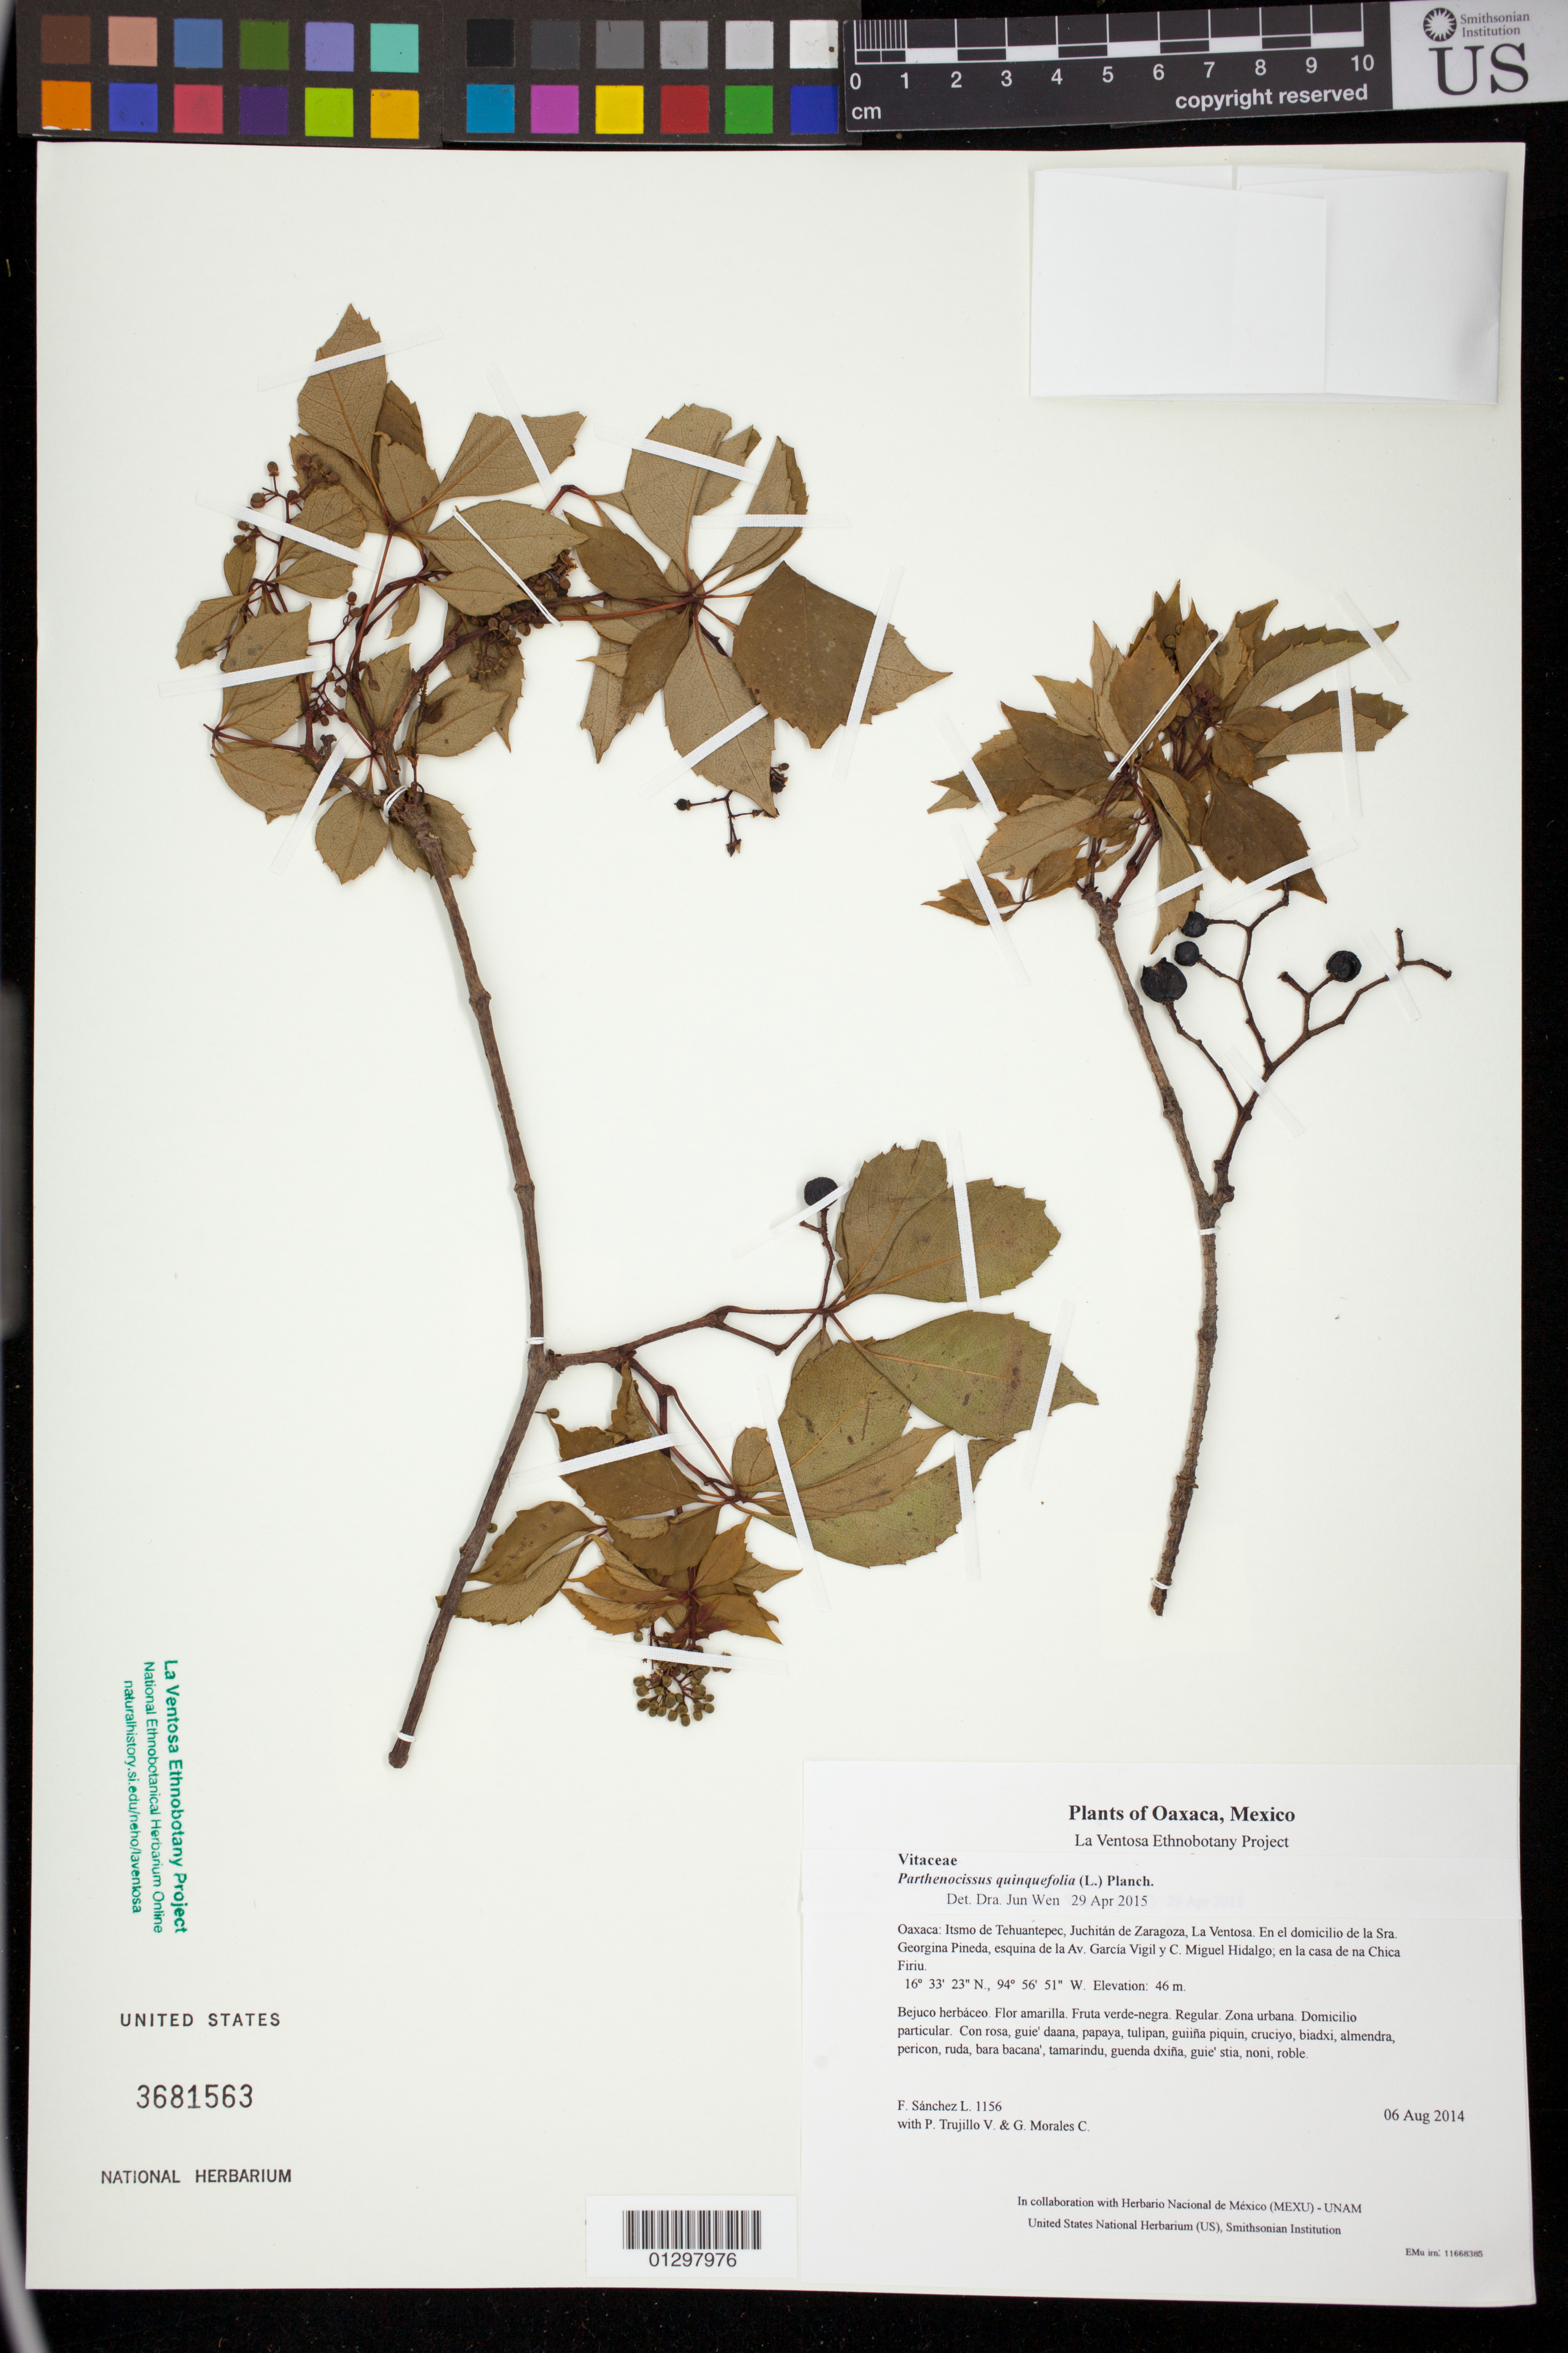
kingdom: Plantae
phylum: Tracheophyta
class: Magnoliopsida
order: Vitales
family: Vitaceae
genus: Parthenocissus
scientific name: Parthenocissus quinquefolia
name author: (L.) Planch.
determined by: Wen, Jun, (BOT), Smithsonian Institution - National Museum of Natural History (UNITED STATES)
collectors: F. Sánchez L., P. Trujillo V. & G. Morales C.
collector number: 1156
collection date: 2014-08-06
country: Mexico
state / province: Oaxaca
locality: Itsmo de Tehuantepec, Juchitán de Zaragoza, La Ventosa. En el domicilio de la Sra. Georgina Pineda, esquina de la Av. García Vigil y C. Miguel Hidalgo; en la casa de na Chica Firiu.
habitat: Zona urbana. Domicilio particular.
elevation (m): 46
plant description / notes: JEBOT, MEXU, US; Luba'. Guie' naguchi. Cuaananaxhi naga'-nayaase. Nuu.; enrredadera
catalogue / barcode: US 3681563